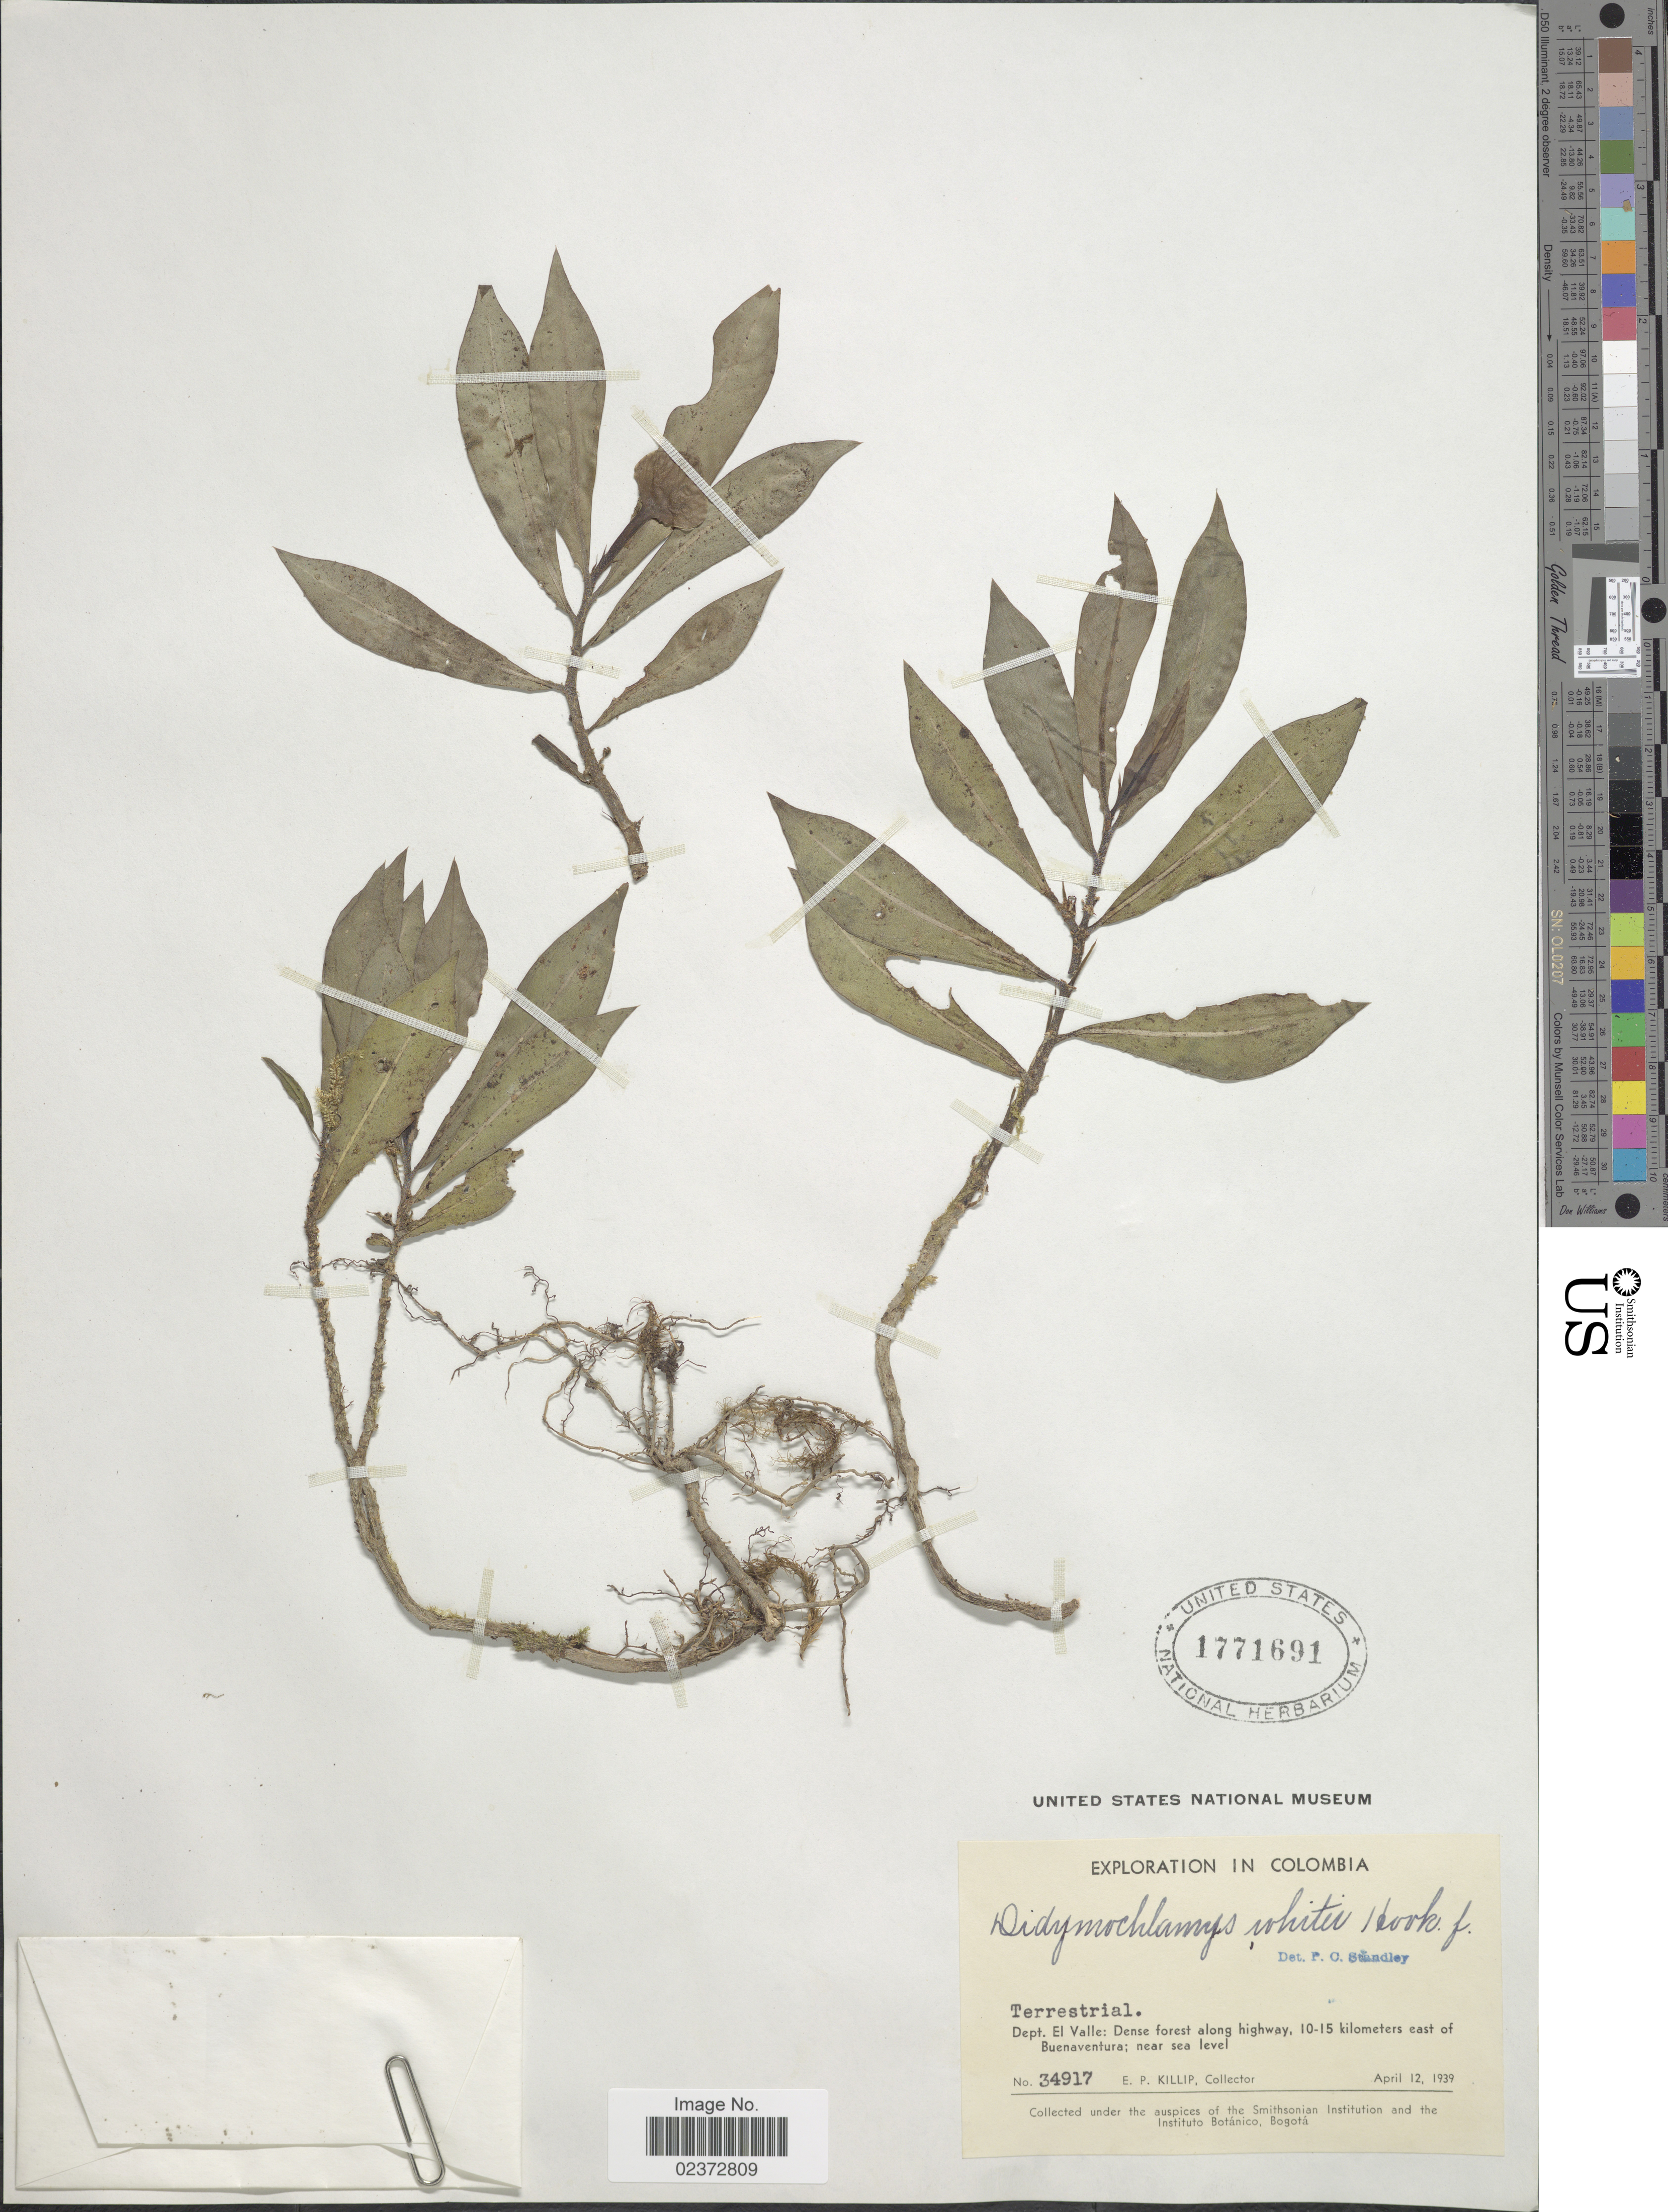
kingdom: Plantae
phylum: Tracheophyta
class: Magnoliopsida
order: Gentianales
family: Rubiaceae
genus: Didymochlamys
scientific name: Didymochlamys whitei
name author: Hook. f.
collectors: E. P. Killip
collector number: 34917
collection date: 1939-04-12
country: Colombia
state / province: Valle del Cauca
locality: Dense forest along highway, 10-15 kilometers east of Buenaventura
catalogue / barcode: US 1771691